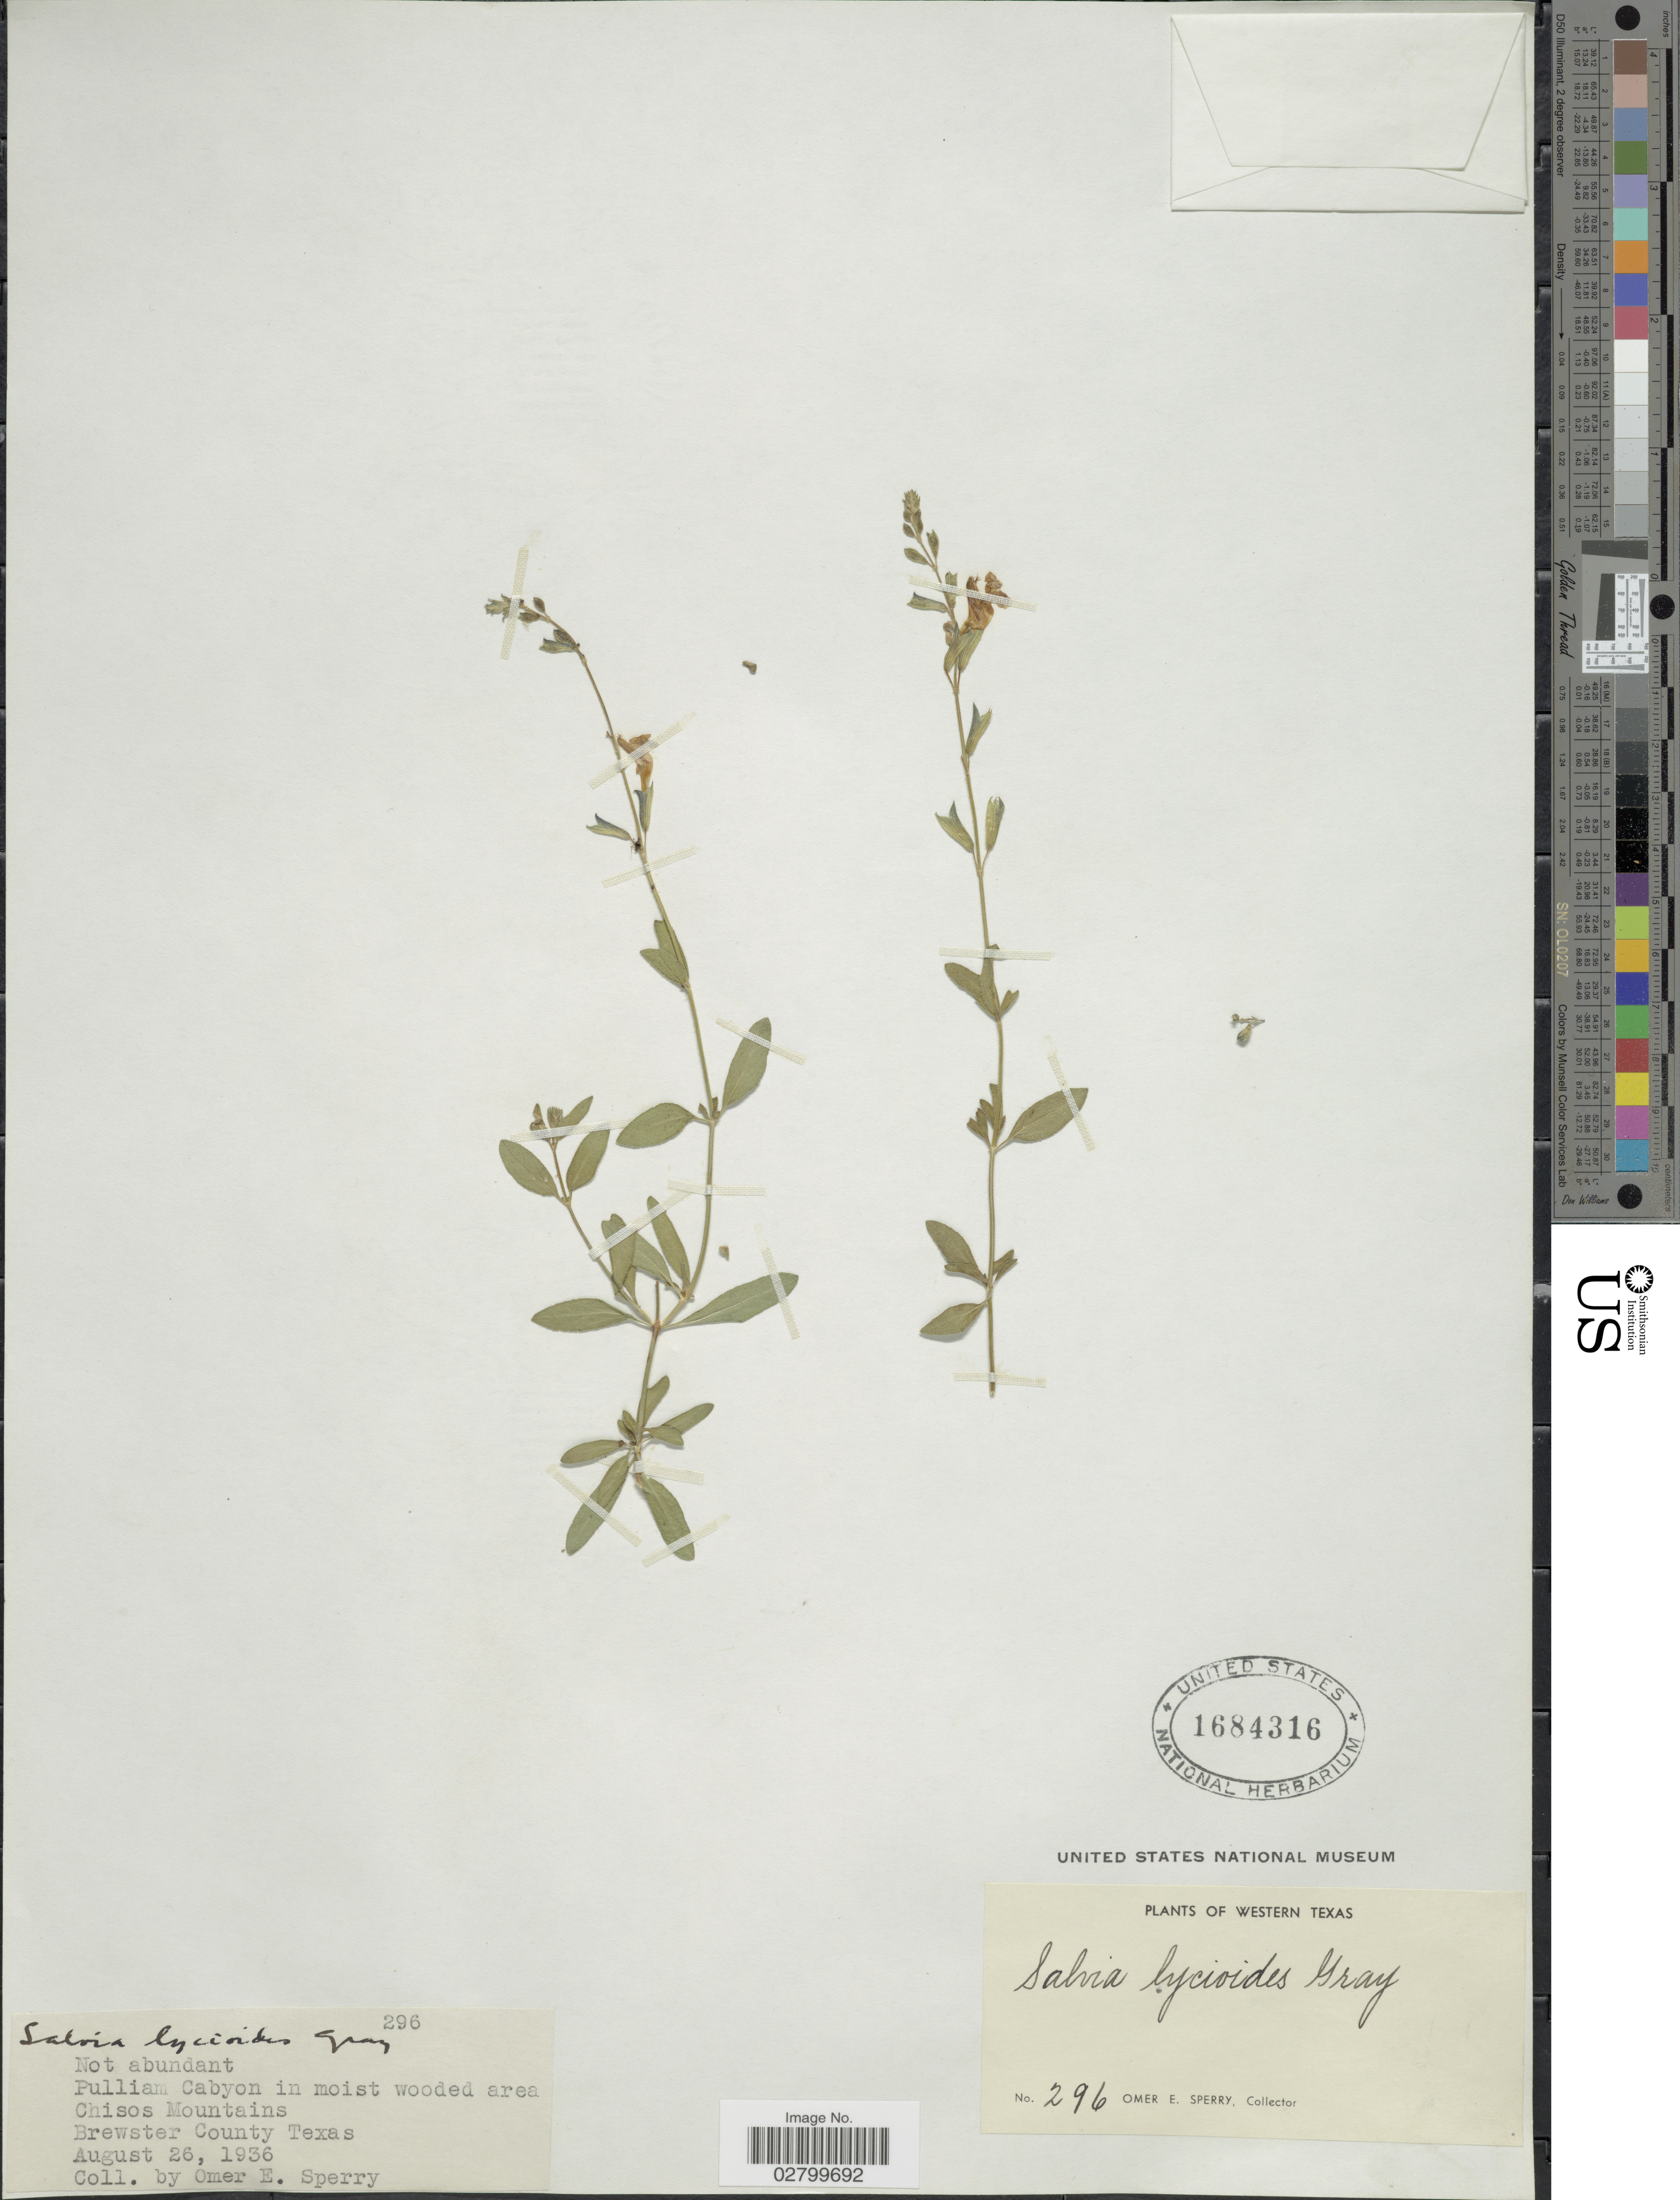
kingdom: Plantae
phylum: Tracheophyta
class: Magnoliopsida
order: Lamiales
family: Lamiaceae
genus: Salvia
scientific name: Salvia lycioides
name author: A. Gray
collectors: O. E. Sperry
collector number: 296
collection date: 1936-08-26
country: United States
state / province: Texas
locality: Pulliam Cabyon in moist wooded area. Chisos Mountains. Brewster County Texas.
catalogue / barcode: US 1684316